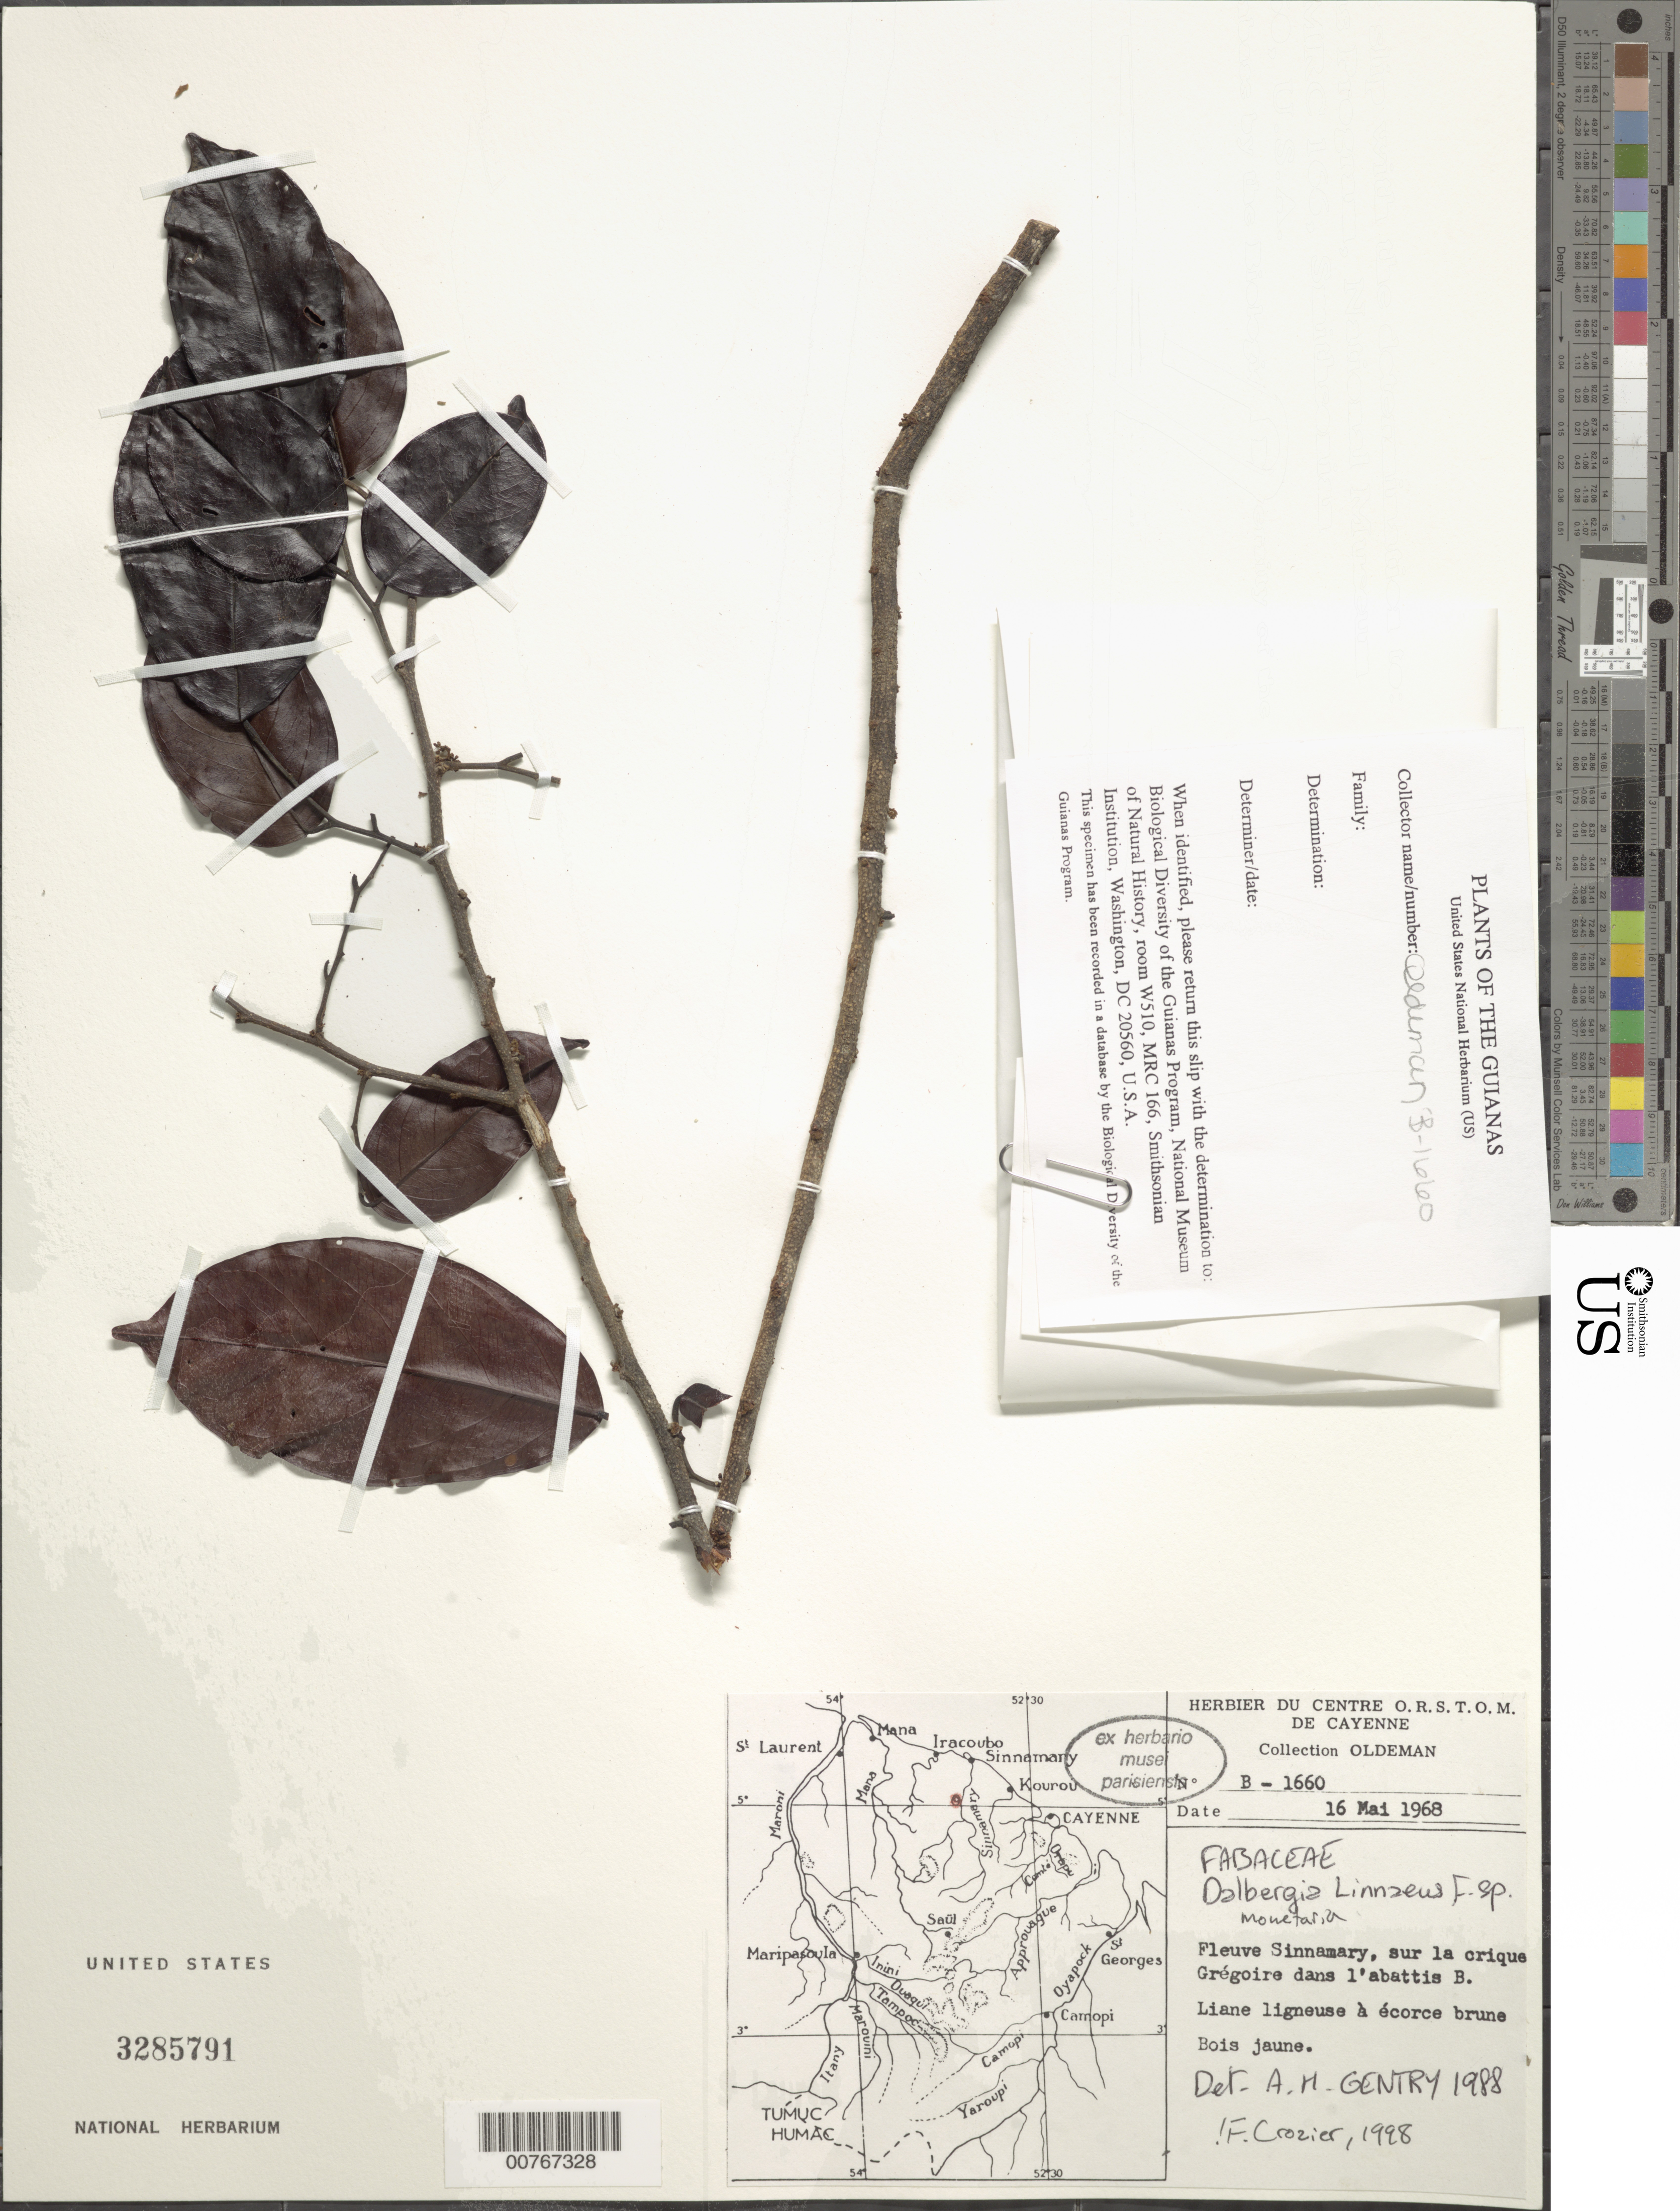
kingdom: Plantae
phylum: Tracheophyta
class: Magnoliopsida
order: Fabales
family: Fabaceae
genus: Dalbergia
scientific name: Dalbergia sp.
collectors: R. Oldeman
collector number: B 1660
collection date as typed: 16-May-68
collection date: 1968-05-16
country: French Guiana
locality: Crique Grégoire, Fleuve Sinnamary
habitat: Dans l'abattis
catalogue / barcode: US 3285791